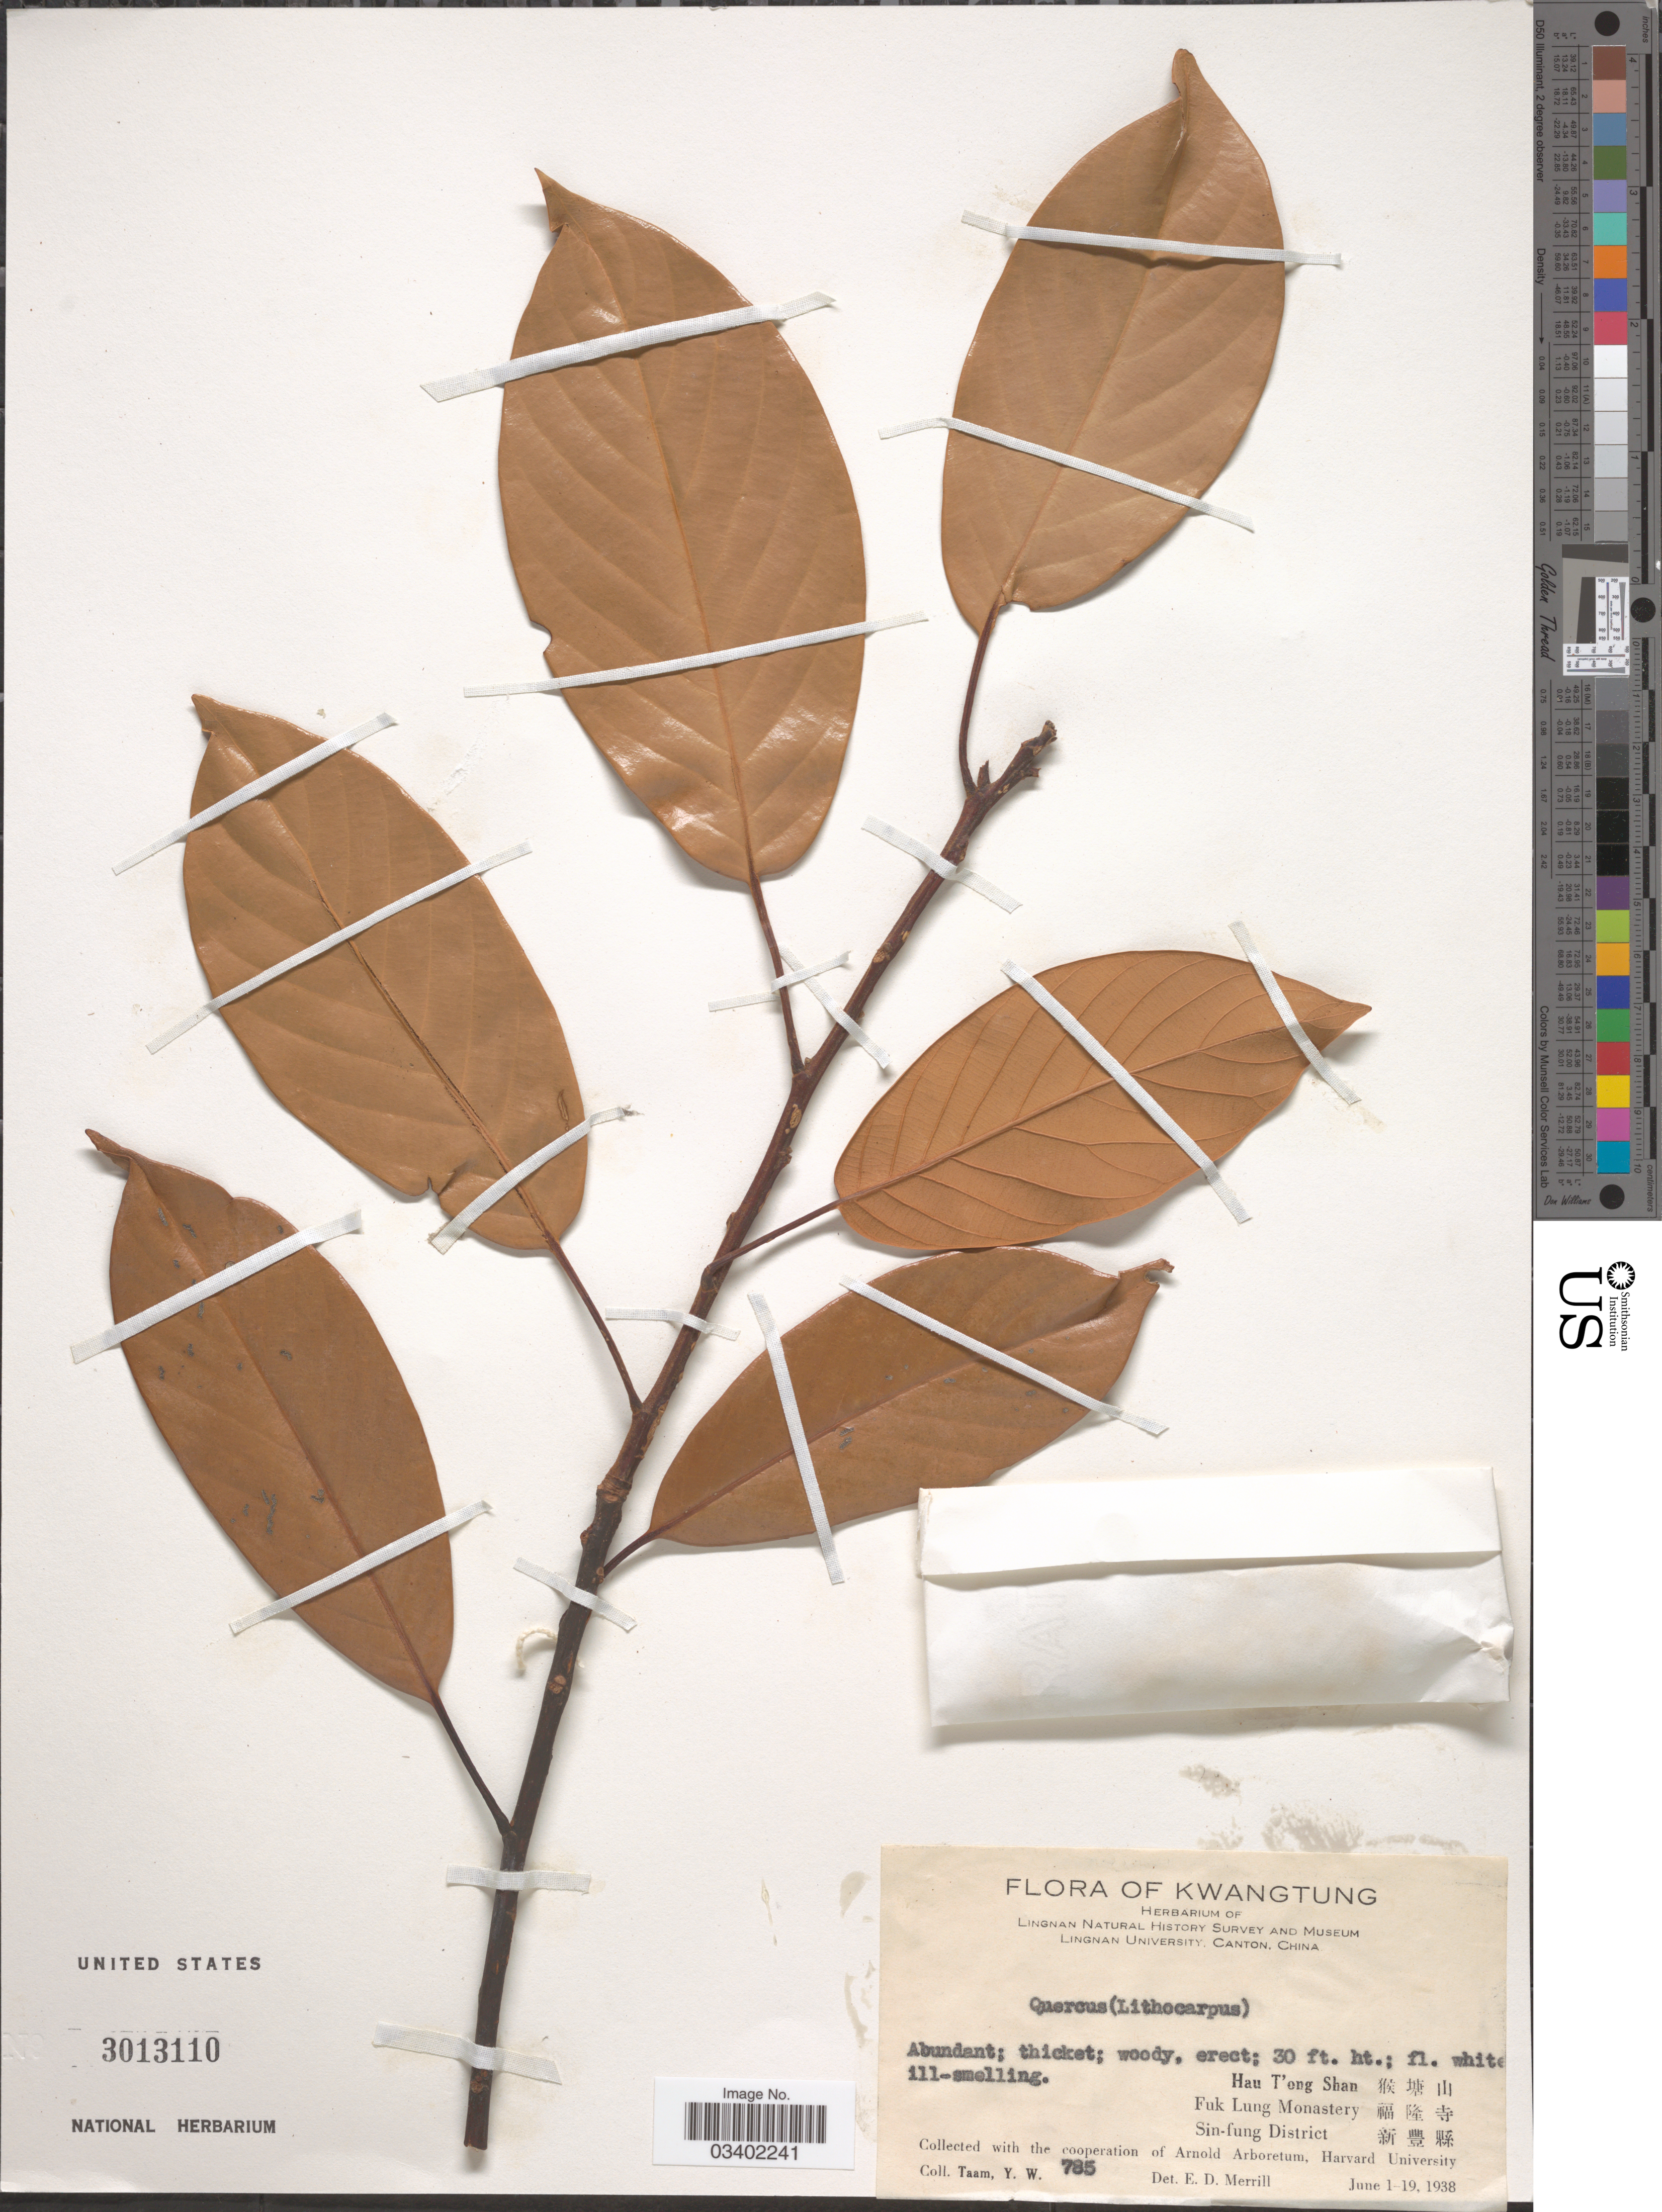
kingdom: Plantae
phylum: Tracheophyta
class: Magnoliopsida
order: Fagales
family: Fagaceae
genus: Lithocarpus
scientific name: Lithocarpus sp.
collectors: Y. W. Taam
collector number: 785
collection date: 1938-06-01/1938-06-19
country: China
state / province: Guangdong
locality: Kwangtung. Hau T' ong Shan X. Fuk Lung Monastery X. Sin-fung District.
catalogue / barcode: US 3013110